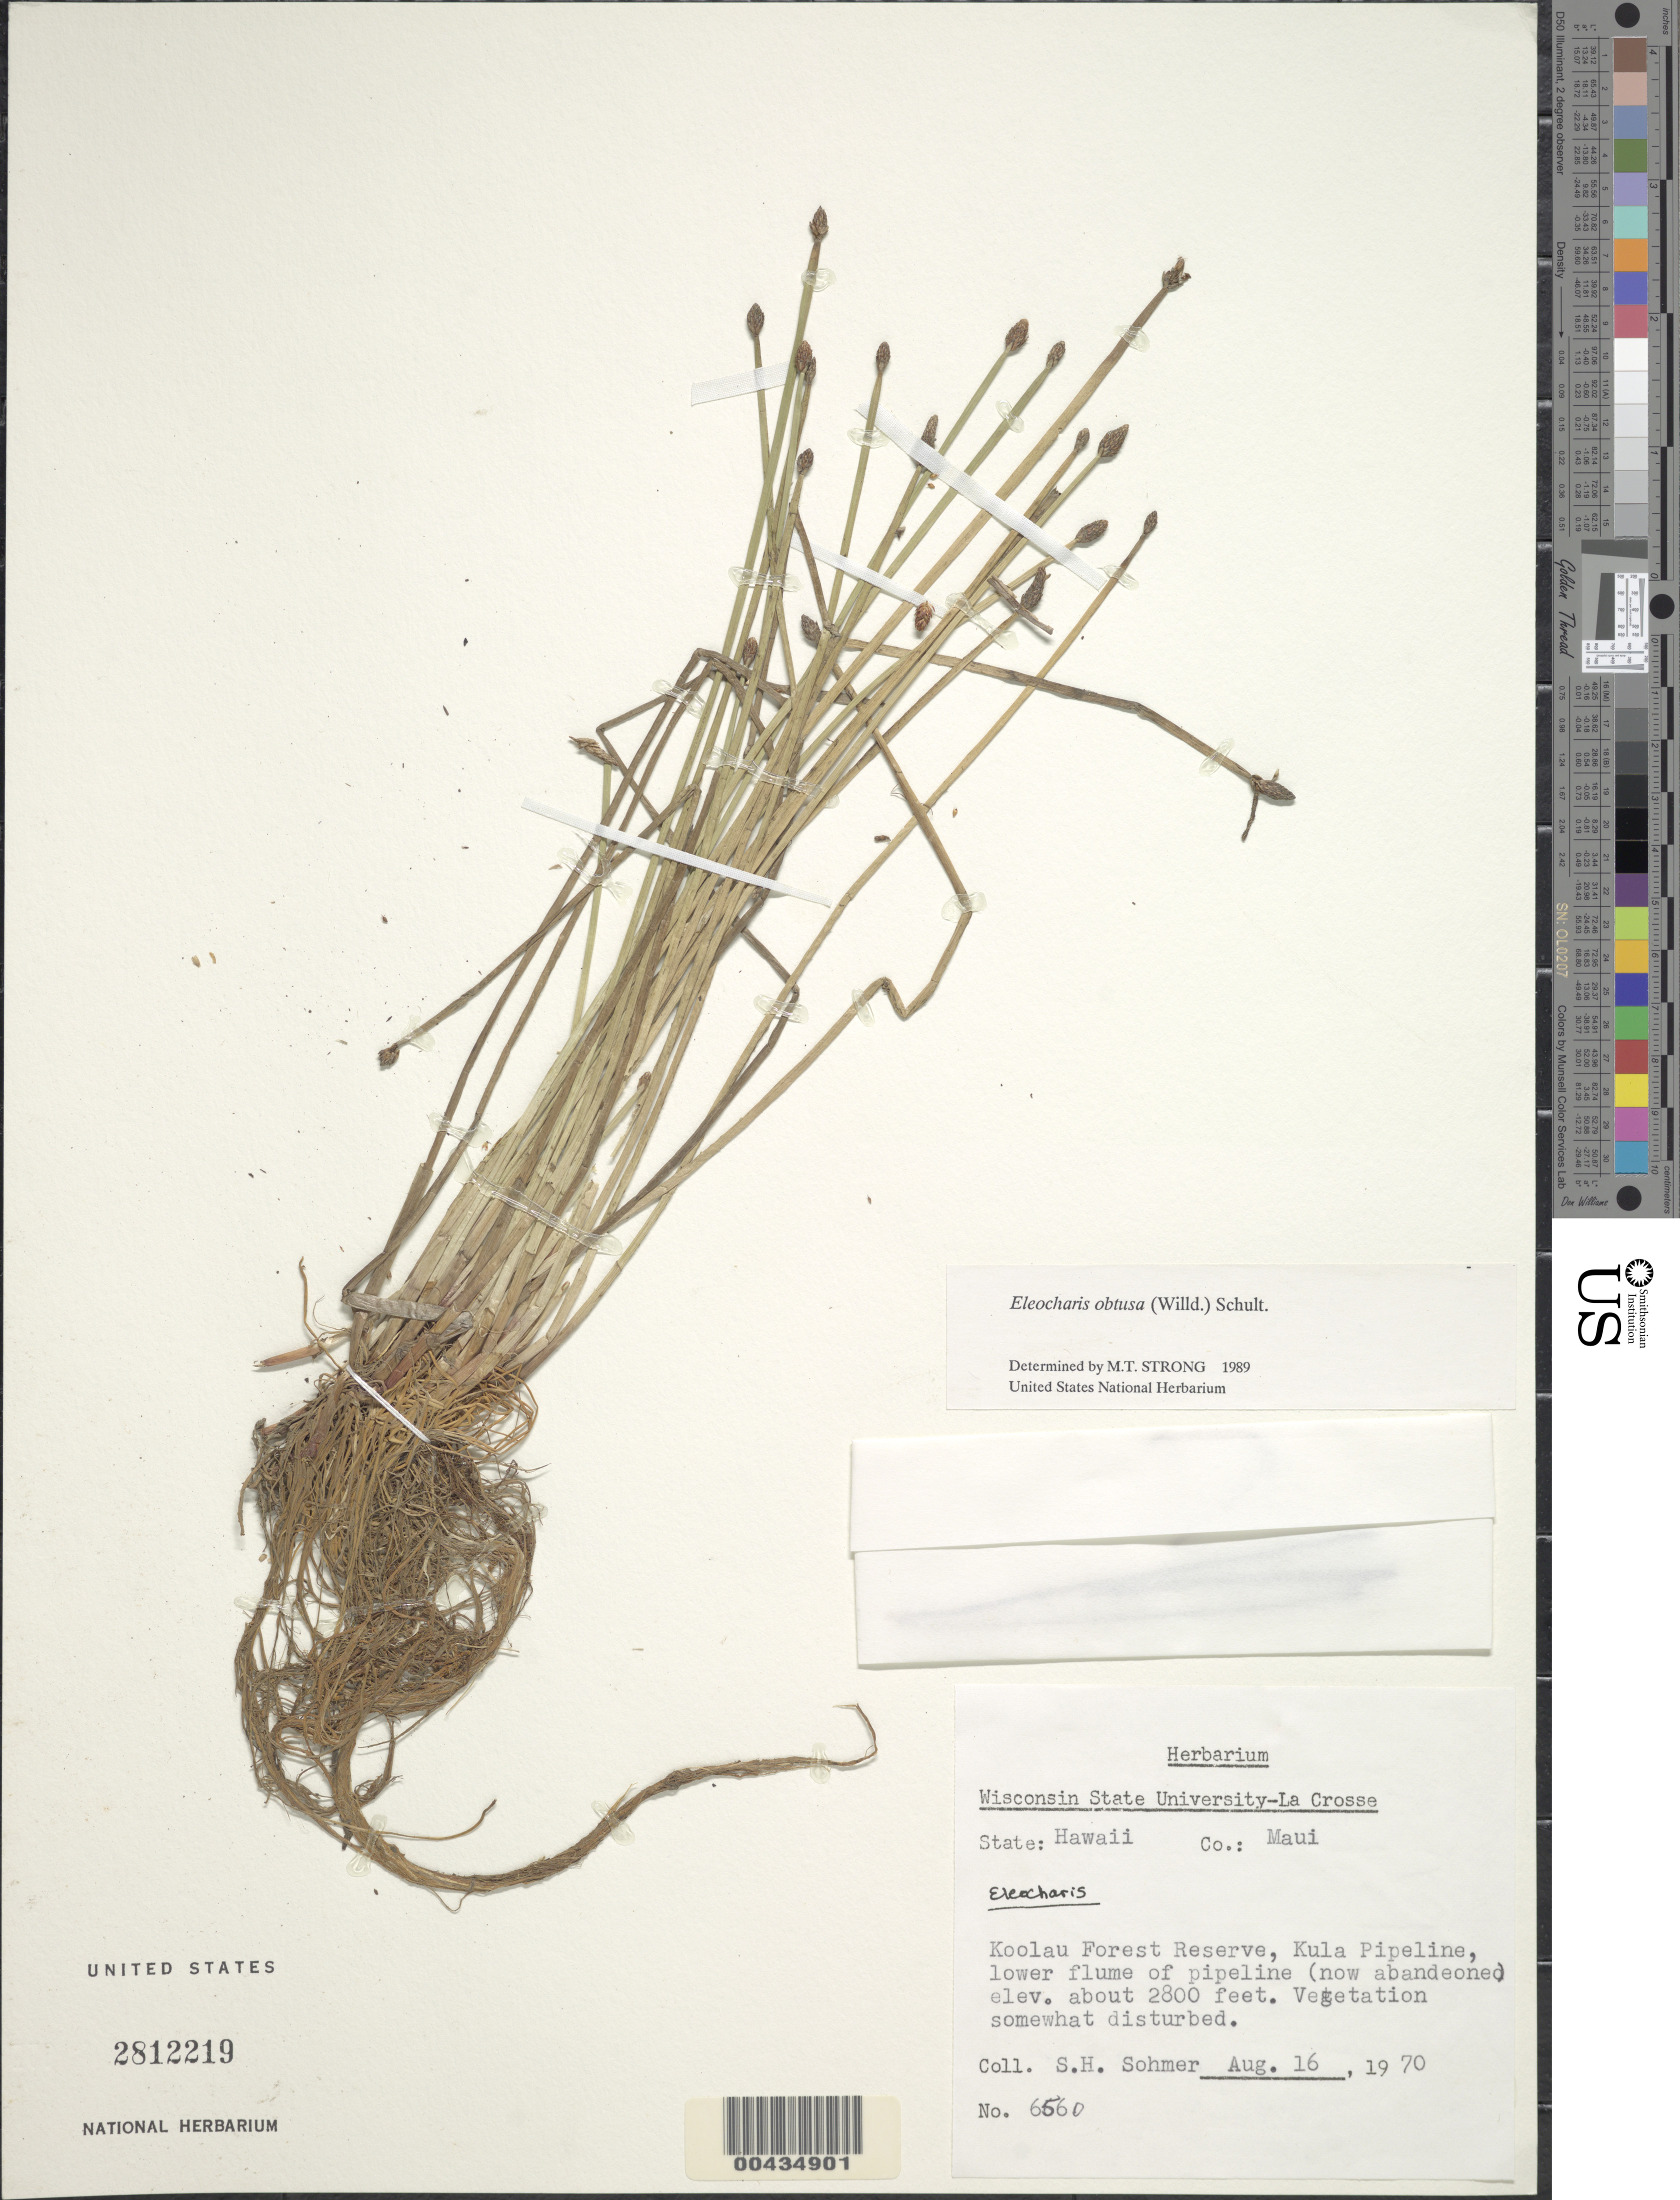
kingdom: Plantae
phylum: Tracheophyta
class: Liliopsida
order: Poales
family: Cyperaceae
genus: Eleocharis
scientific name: Eleocharis obtusa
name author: (Willd.) Schult.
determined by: Strong, M. T., (US), Smithsonian Institution - National Museum of Natural History (UNITED STATES)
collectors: S. H. Sohmer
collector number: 6560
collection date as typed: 16 Aug 1970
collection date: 1970-08-16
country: United States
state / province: Hawaii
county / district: Maui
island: Maui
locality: Koolau Forest Reserve, Kula Pipeline, lower flume of pipeline (now abandoned)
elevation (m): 853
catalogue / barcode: US 2812219